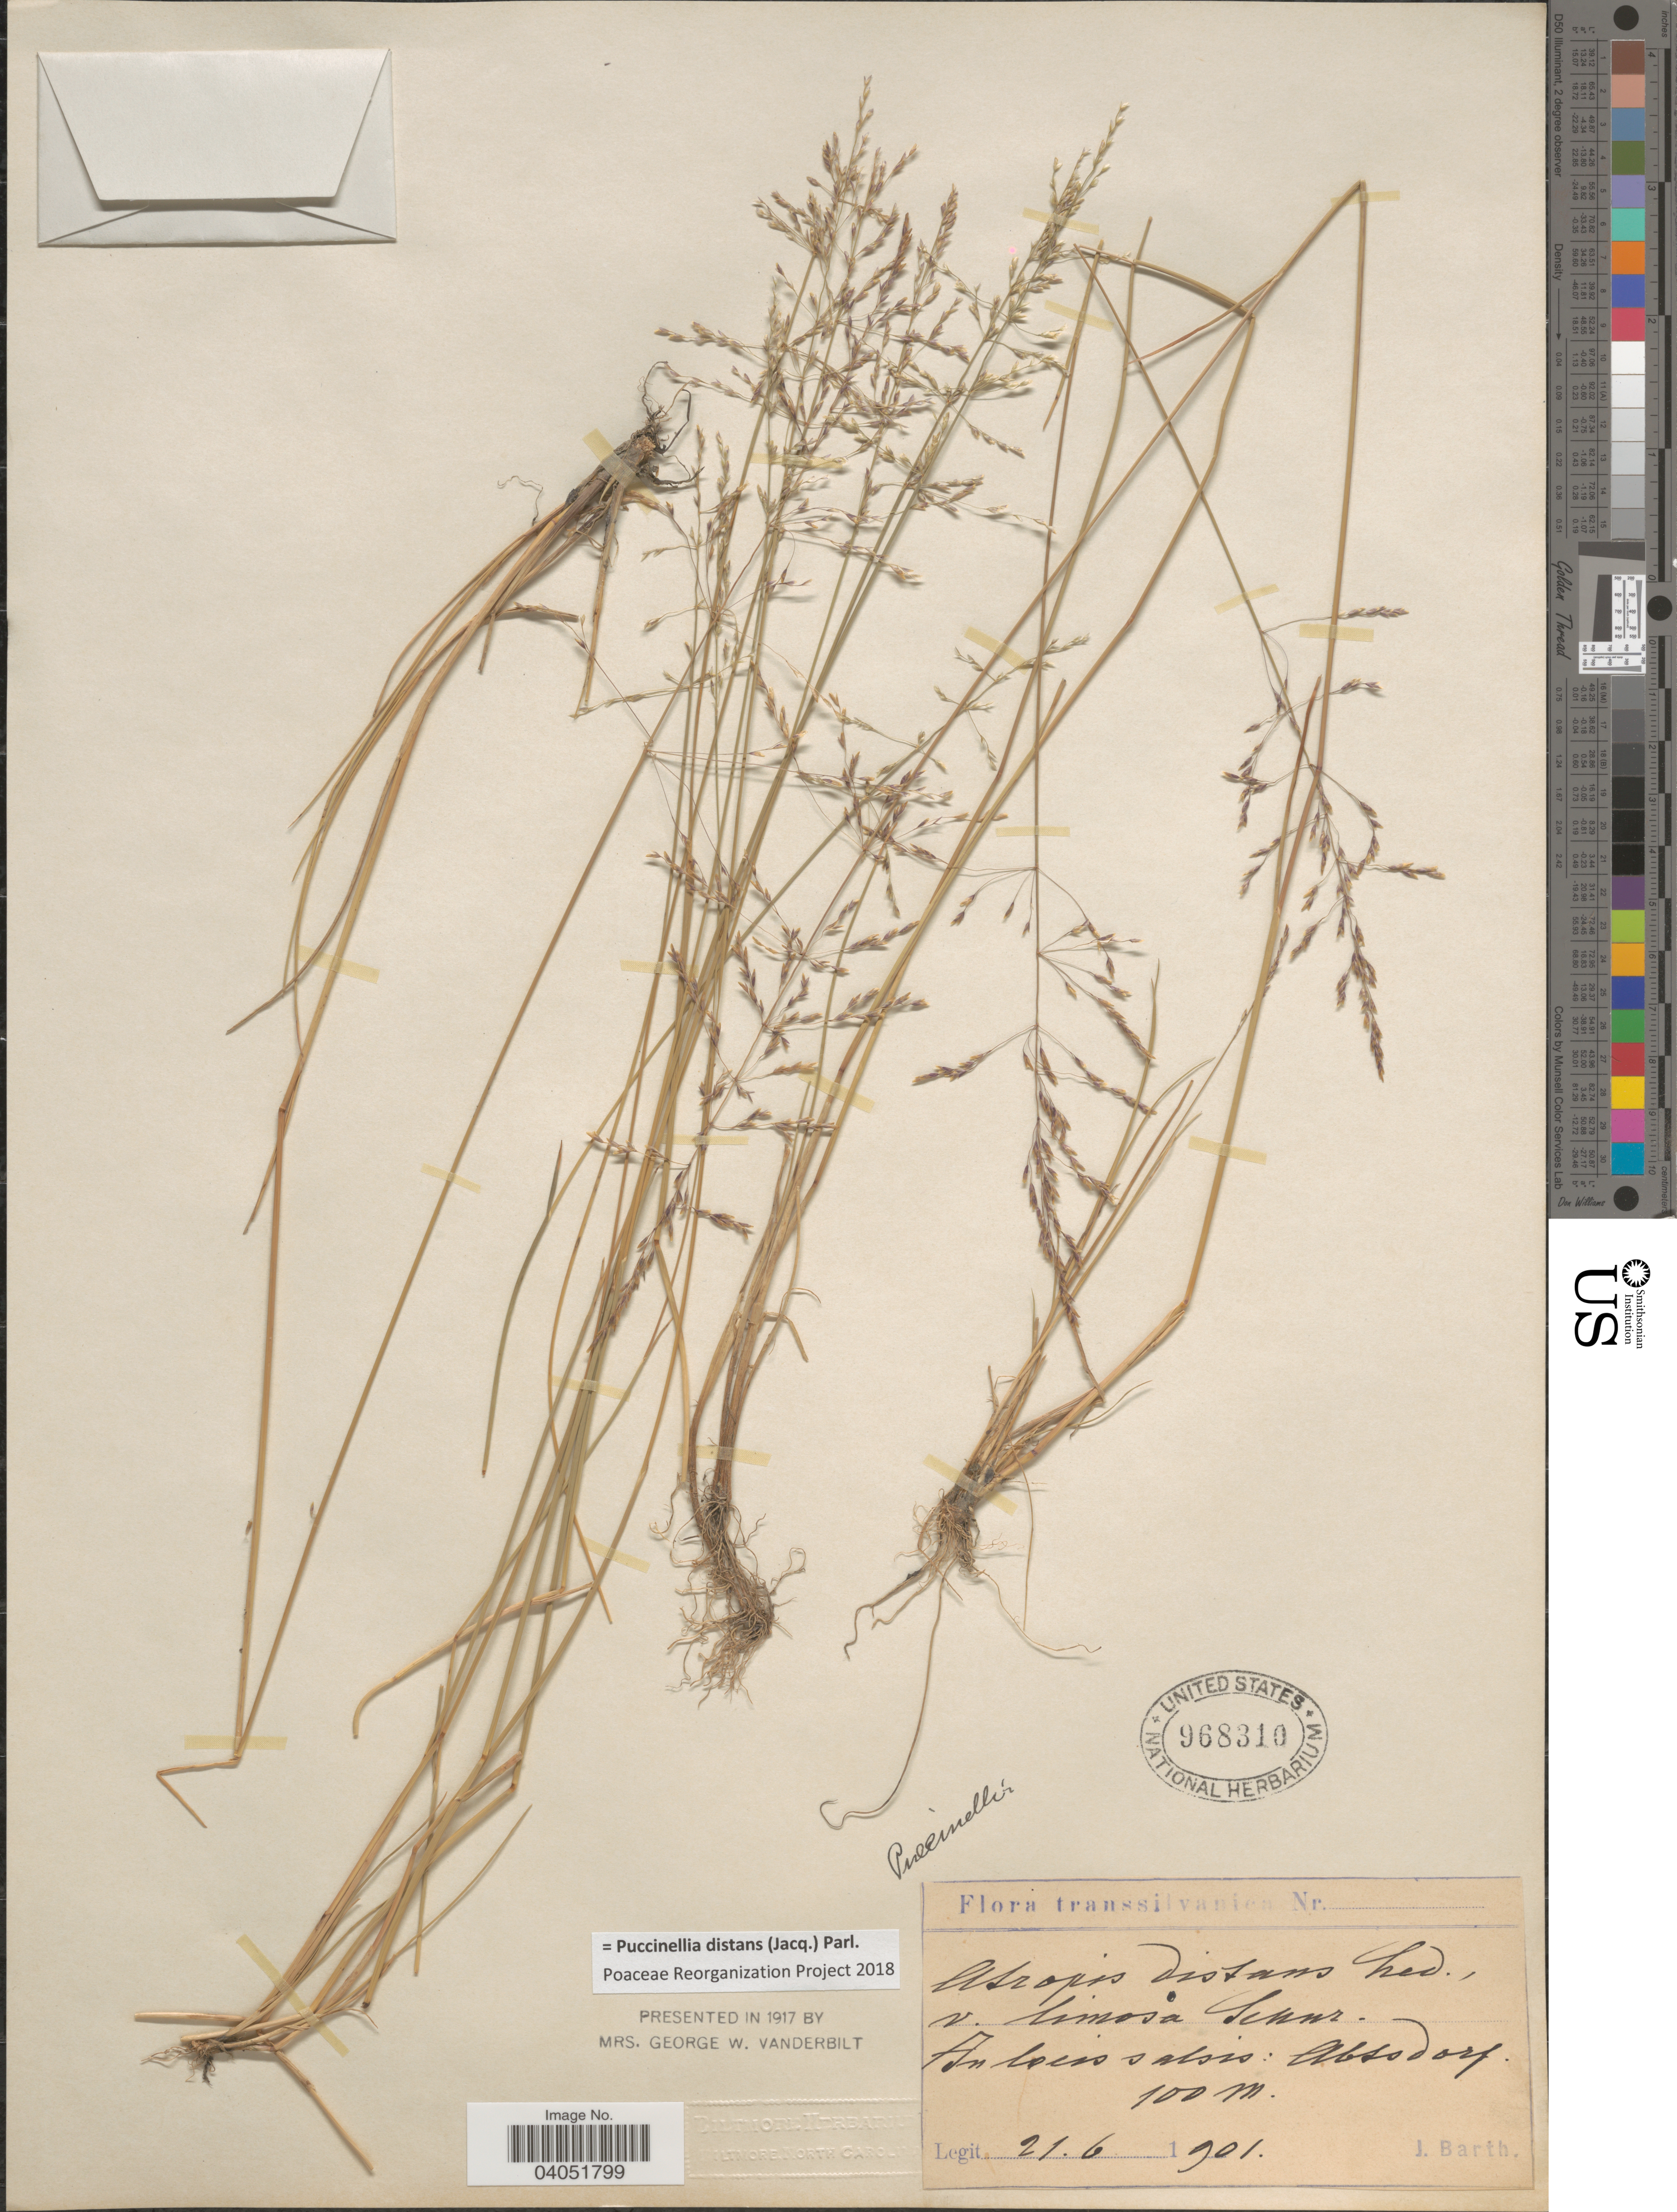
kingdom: Plantae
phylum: Tracheophyta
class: Liliopsida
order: Poales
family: Poaceae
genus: Puccinellia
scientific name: Puccinellia distans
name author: (Jacq.) Parl.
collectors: J. Barth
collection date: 1901-06-21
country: Romania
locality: Transsilvanica. In locis salsis: Absodorf.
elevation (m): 100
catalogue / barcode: US 968310